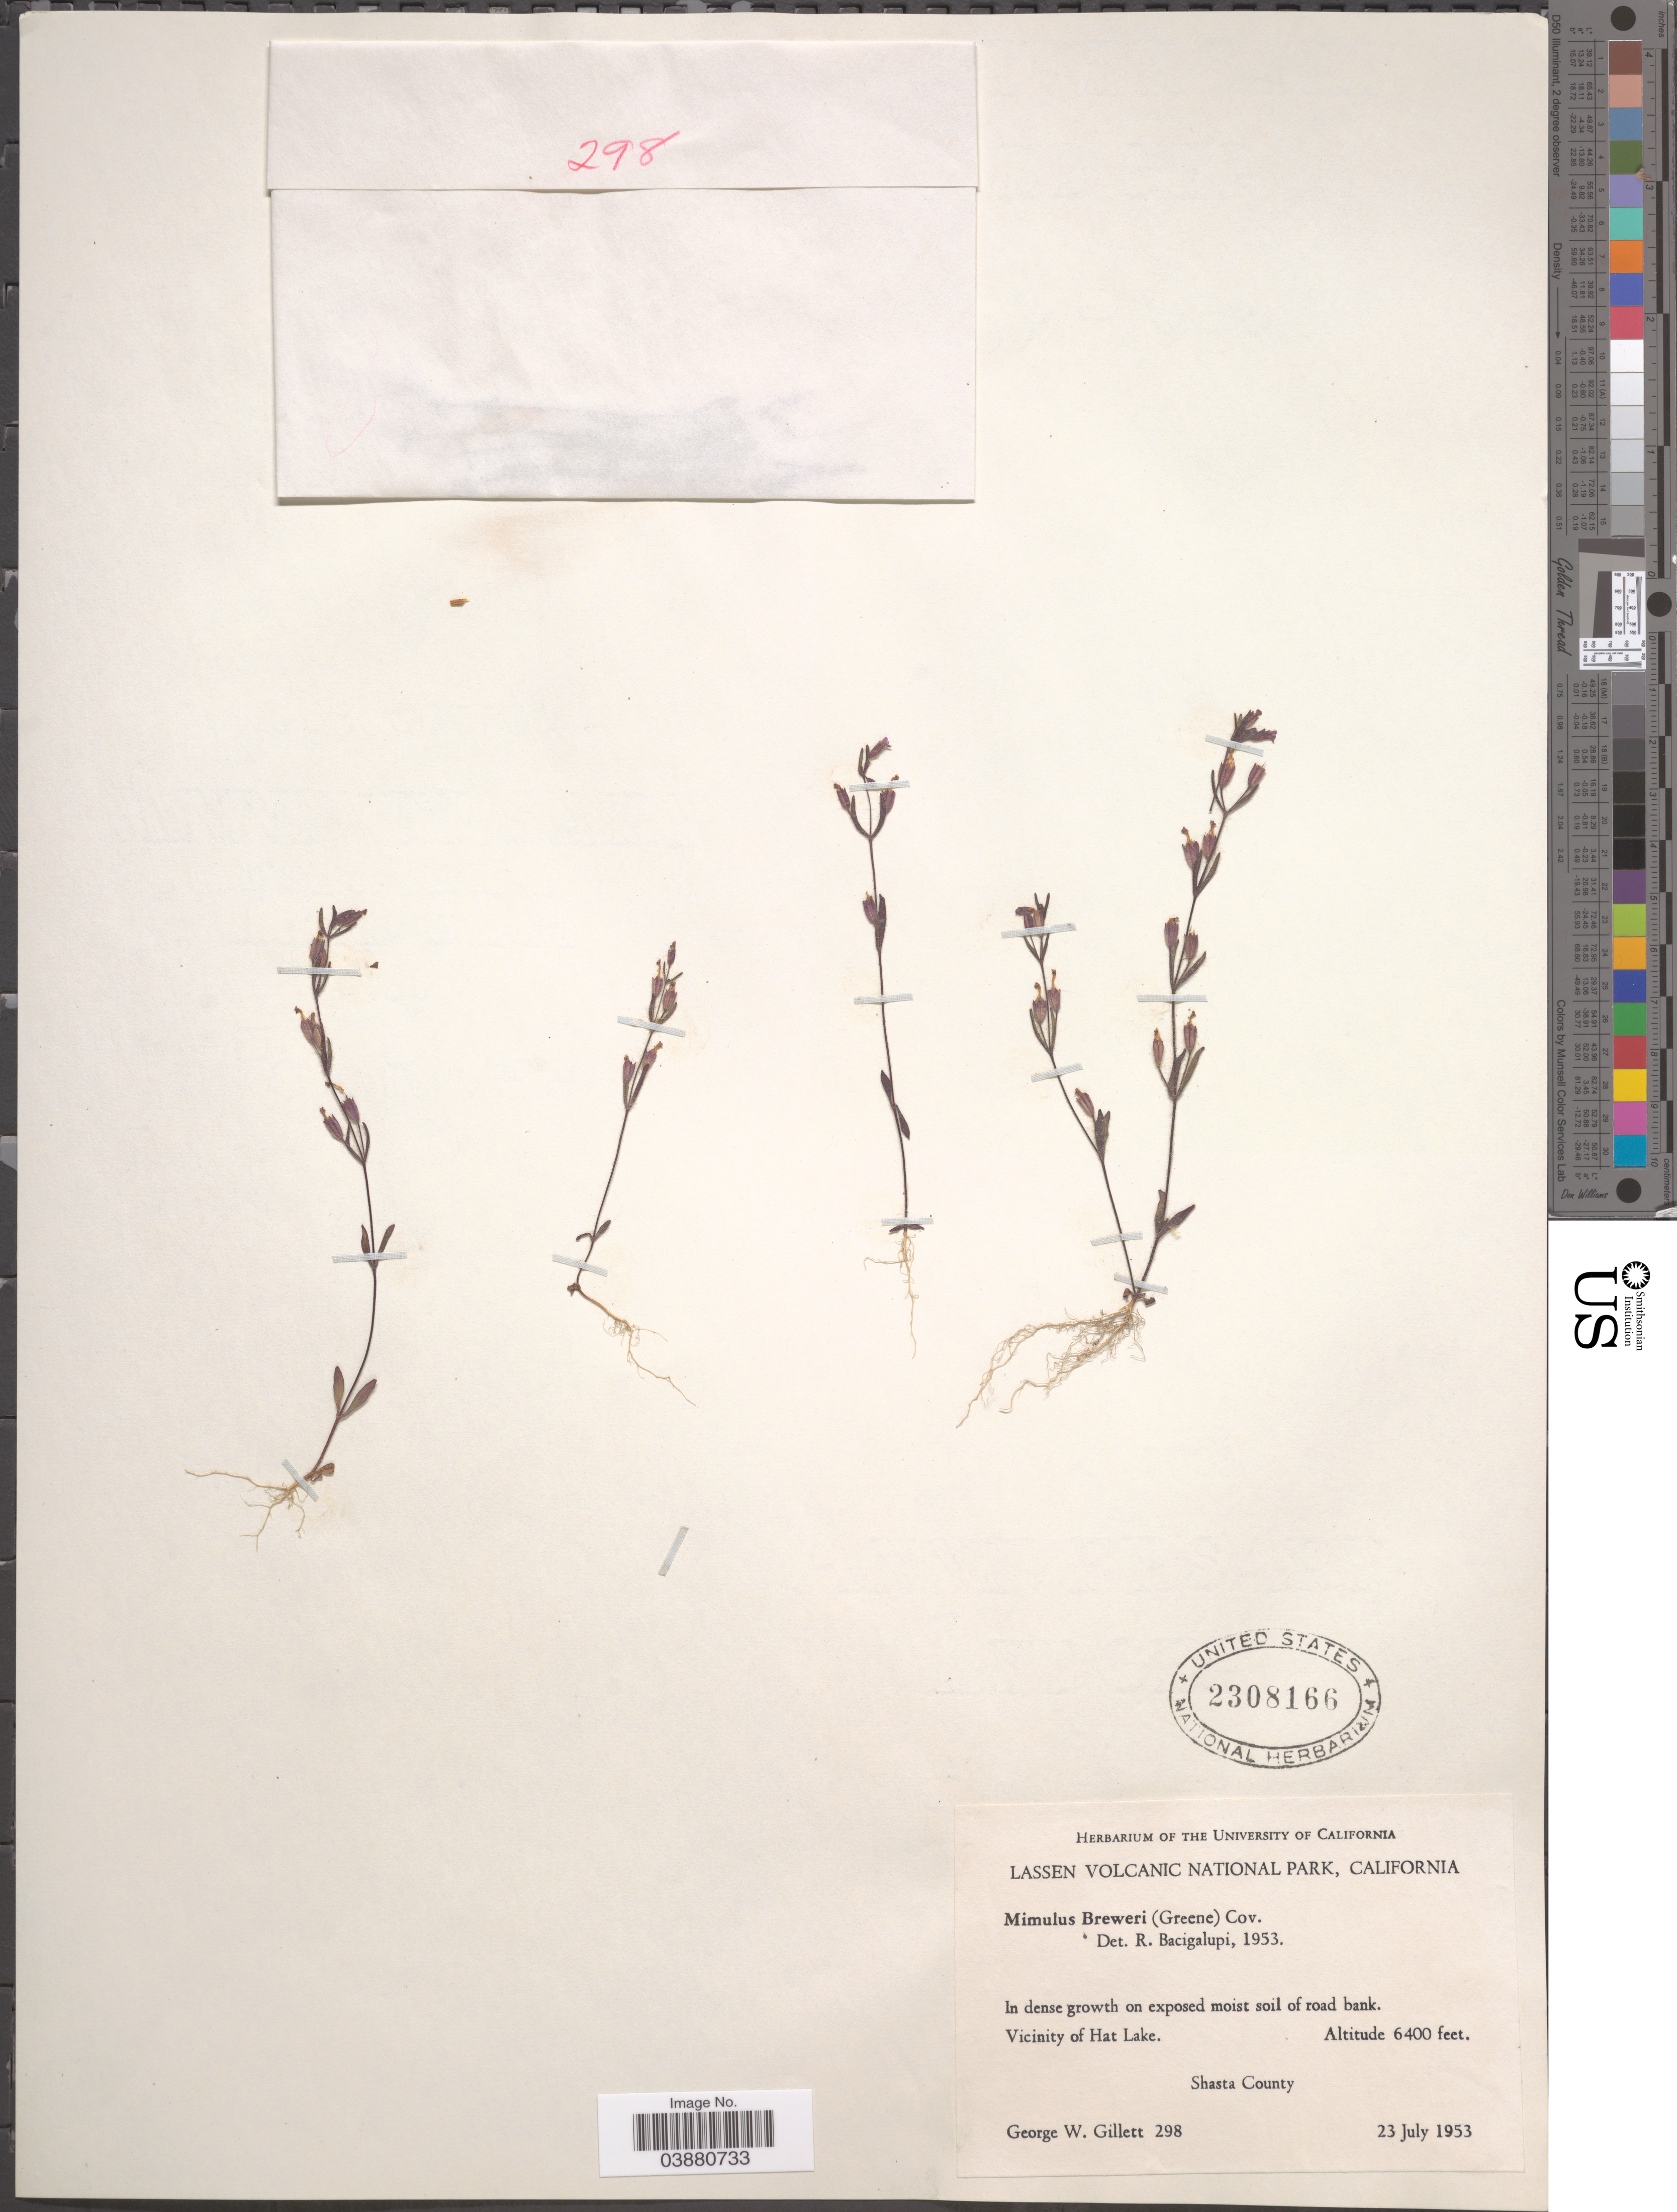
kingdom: Plantae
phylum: Tracheophyta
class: Magnoliopsida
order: Lamiales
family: Phrymaceae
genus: Mimulus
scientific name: Mimulus breweri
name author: (Greene) Coville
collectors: G. Gillett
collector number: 298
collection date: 1953-07-23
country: United States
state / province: California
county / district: Shasta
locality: Lassen Volcanic National Park. In dens growth on exposed moist soil of road bank. Vicinity of Hat Lake. Shasta County.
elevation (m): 1951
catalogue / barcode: US 2308166